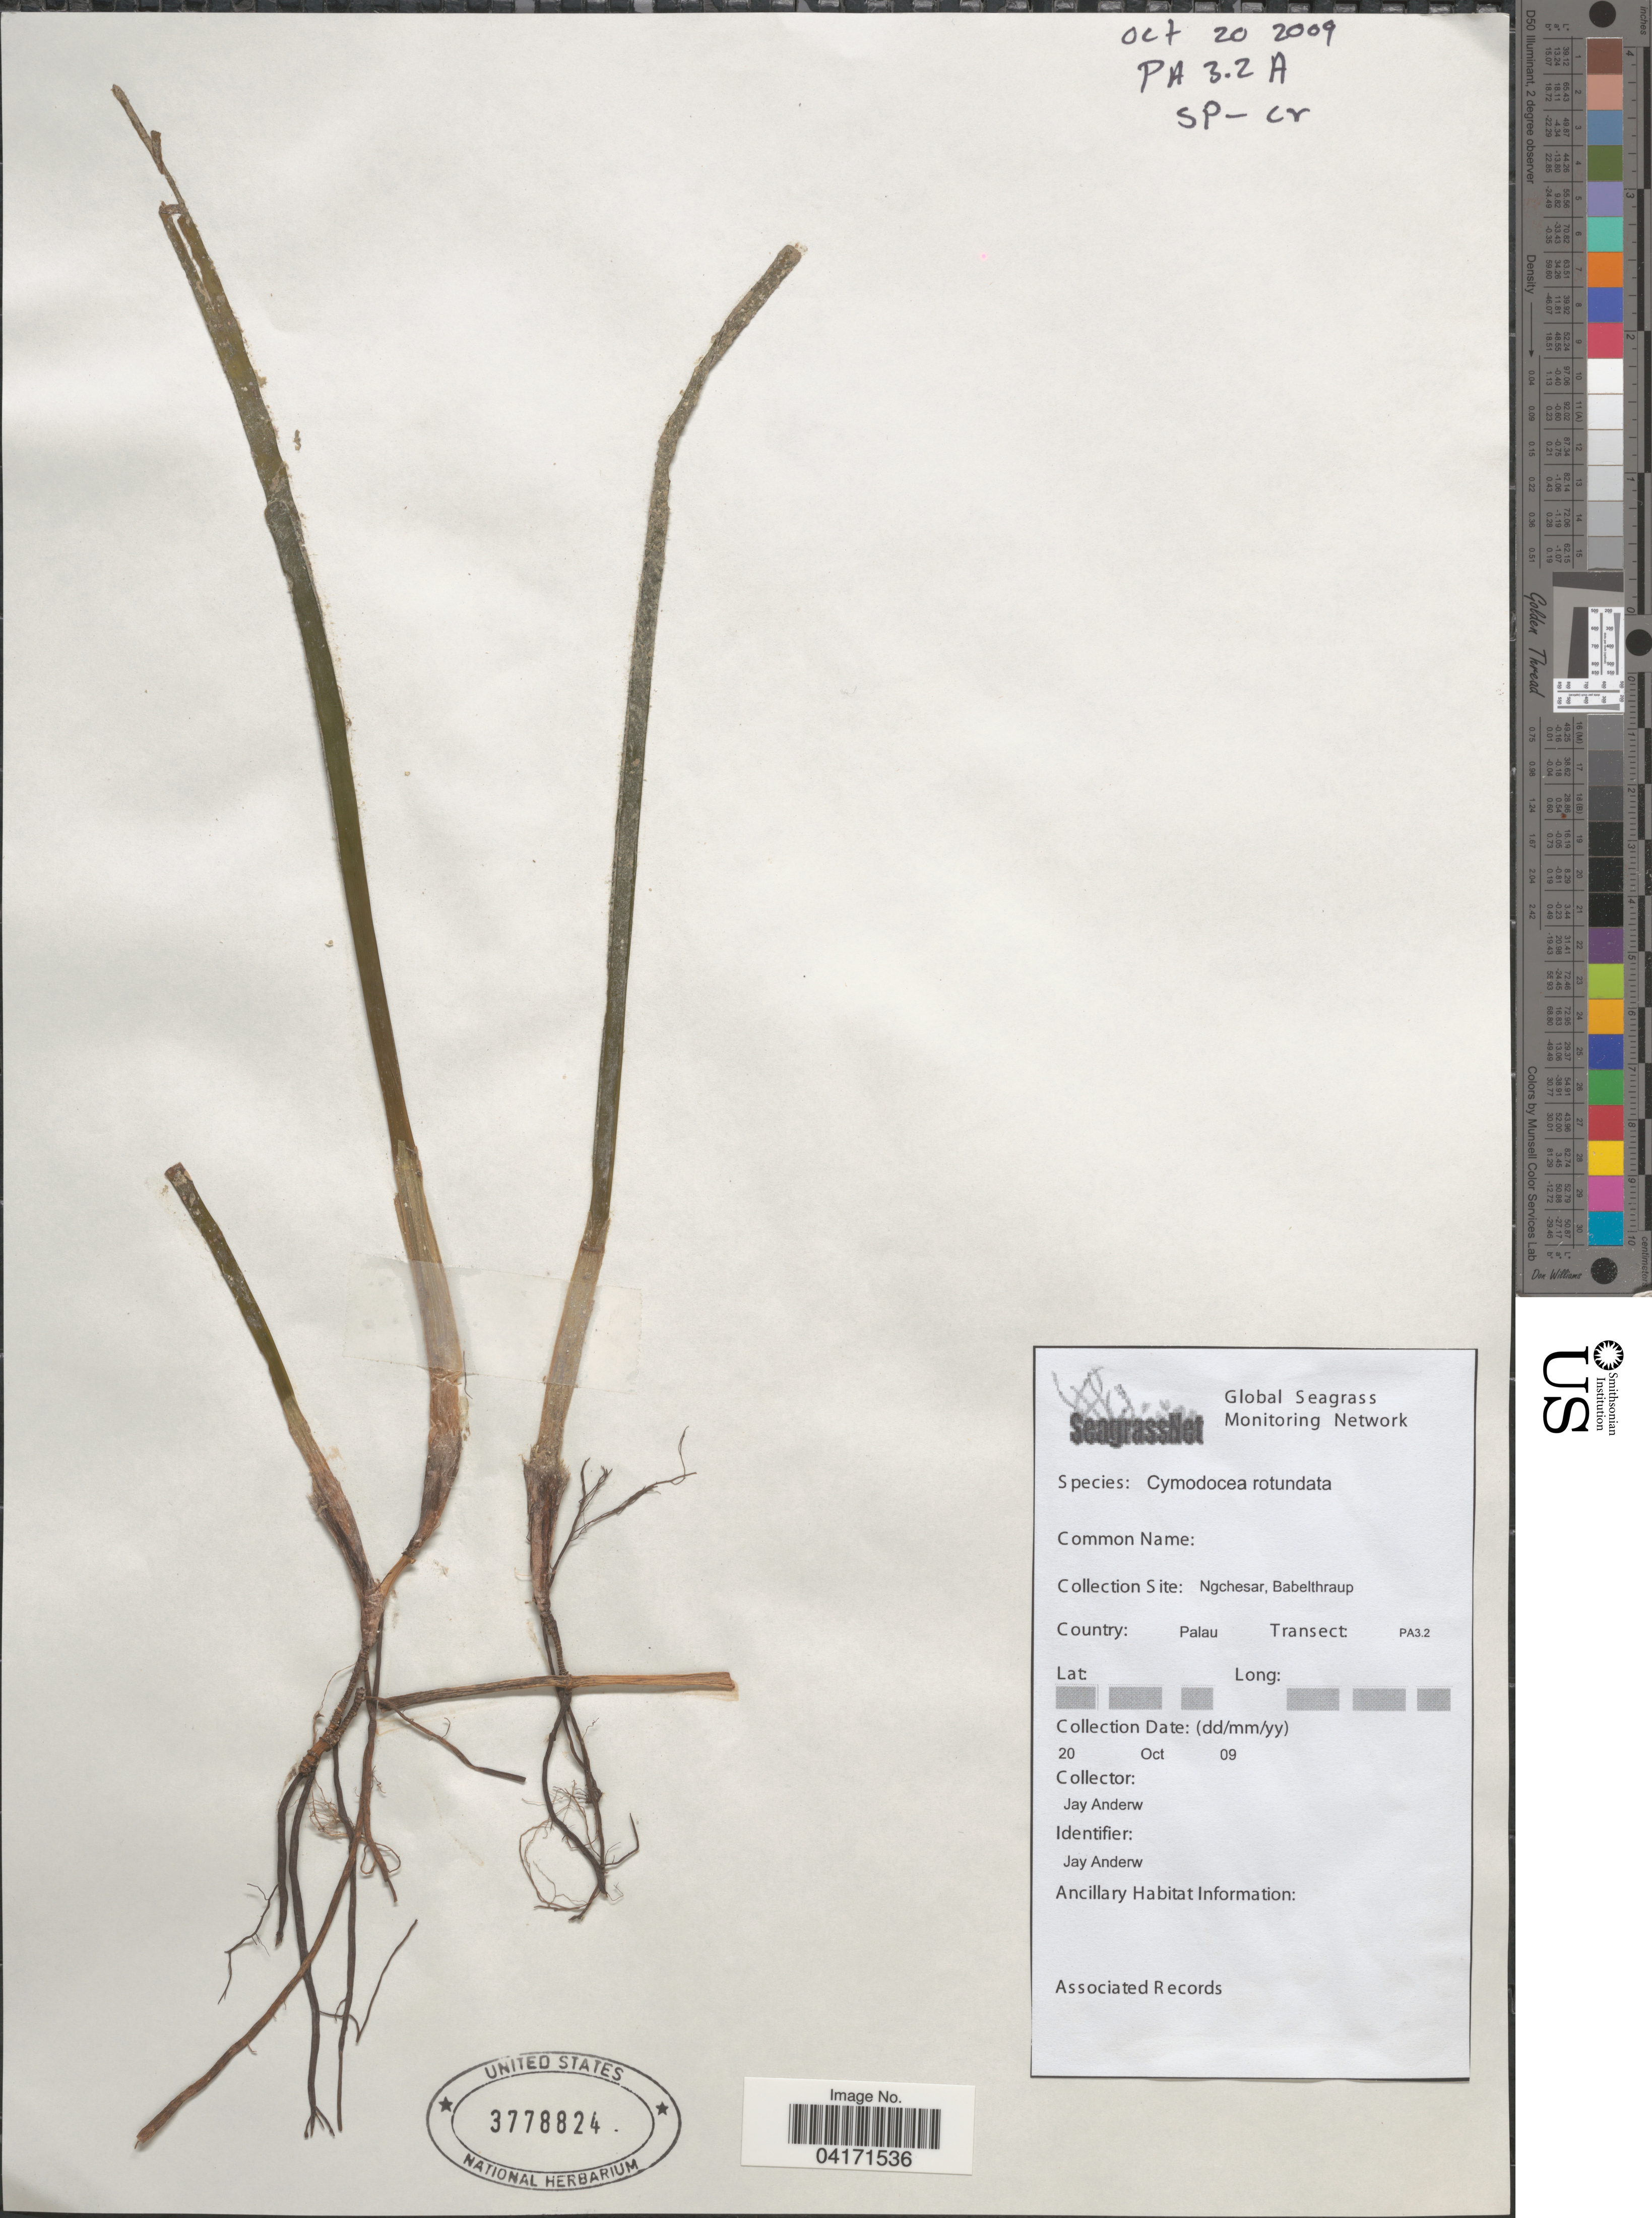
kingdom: Plantae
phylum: Tracheophyta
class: Liliopsida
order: Alismatales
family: Cymodoceaceae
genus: Cymodocea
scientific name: Cymodocea rotundata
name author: Asch. & Schweinf.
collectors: J. Anderw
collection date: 2009-10-20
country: Palau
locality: PA 3.2 A. Ngchesar, Babelthraup. Palau. Transect: PA3.2.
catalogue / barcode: US 3778824